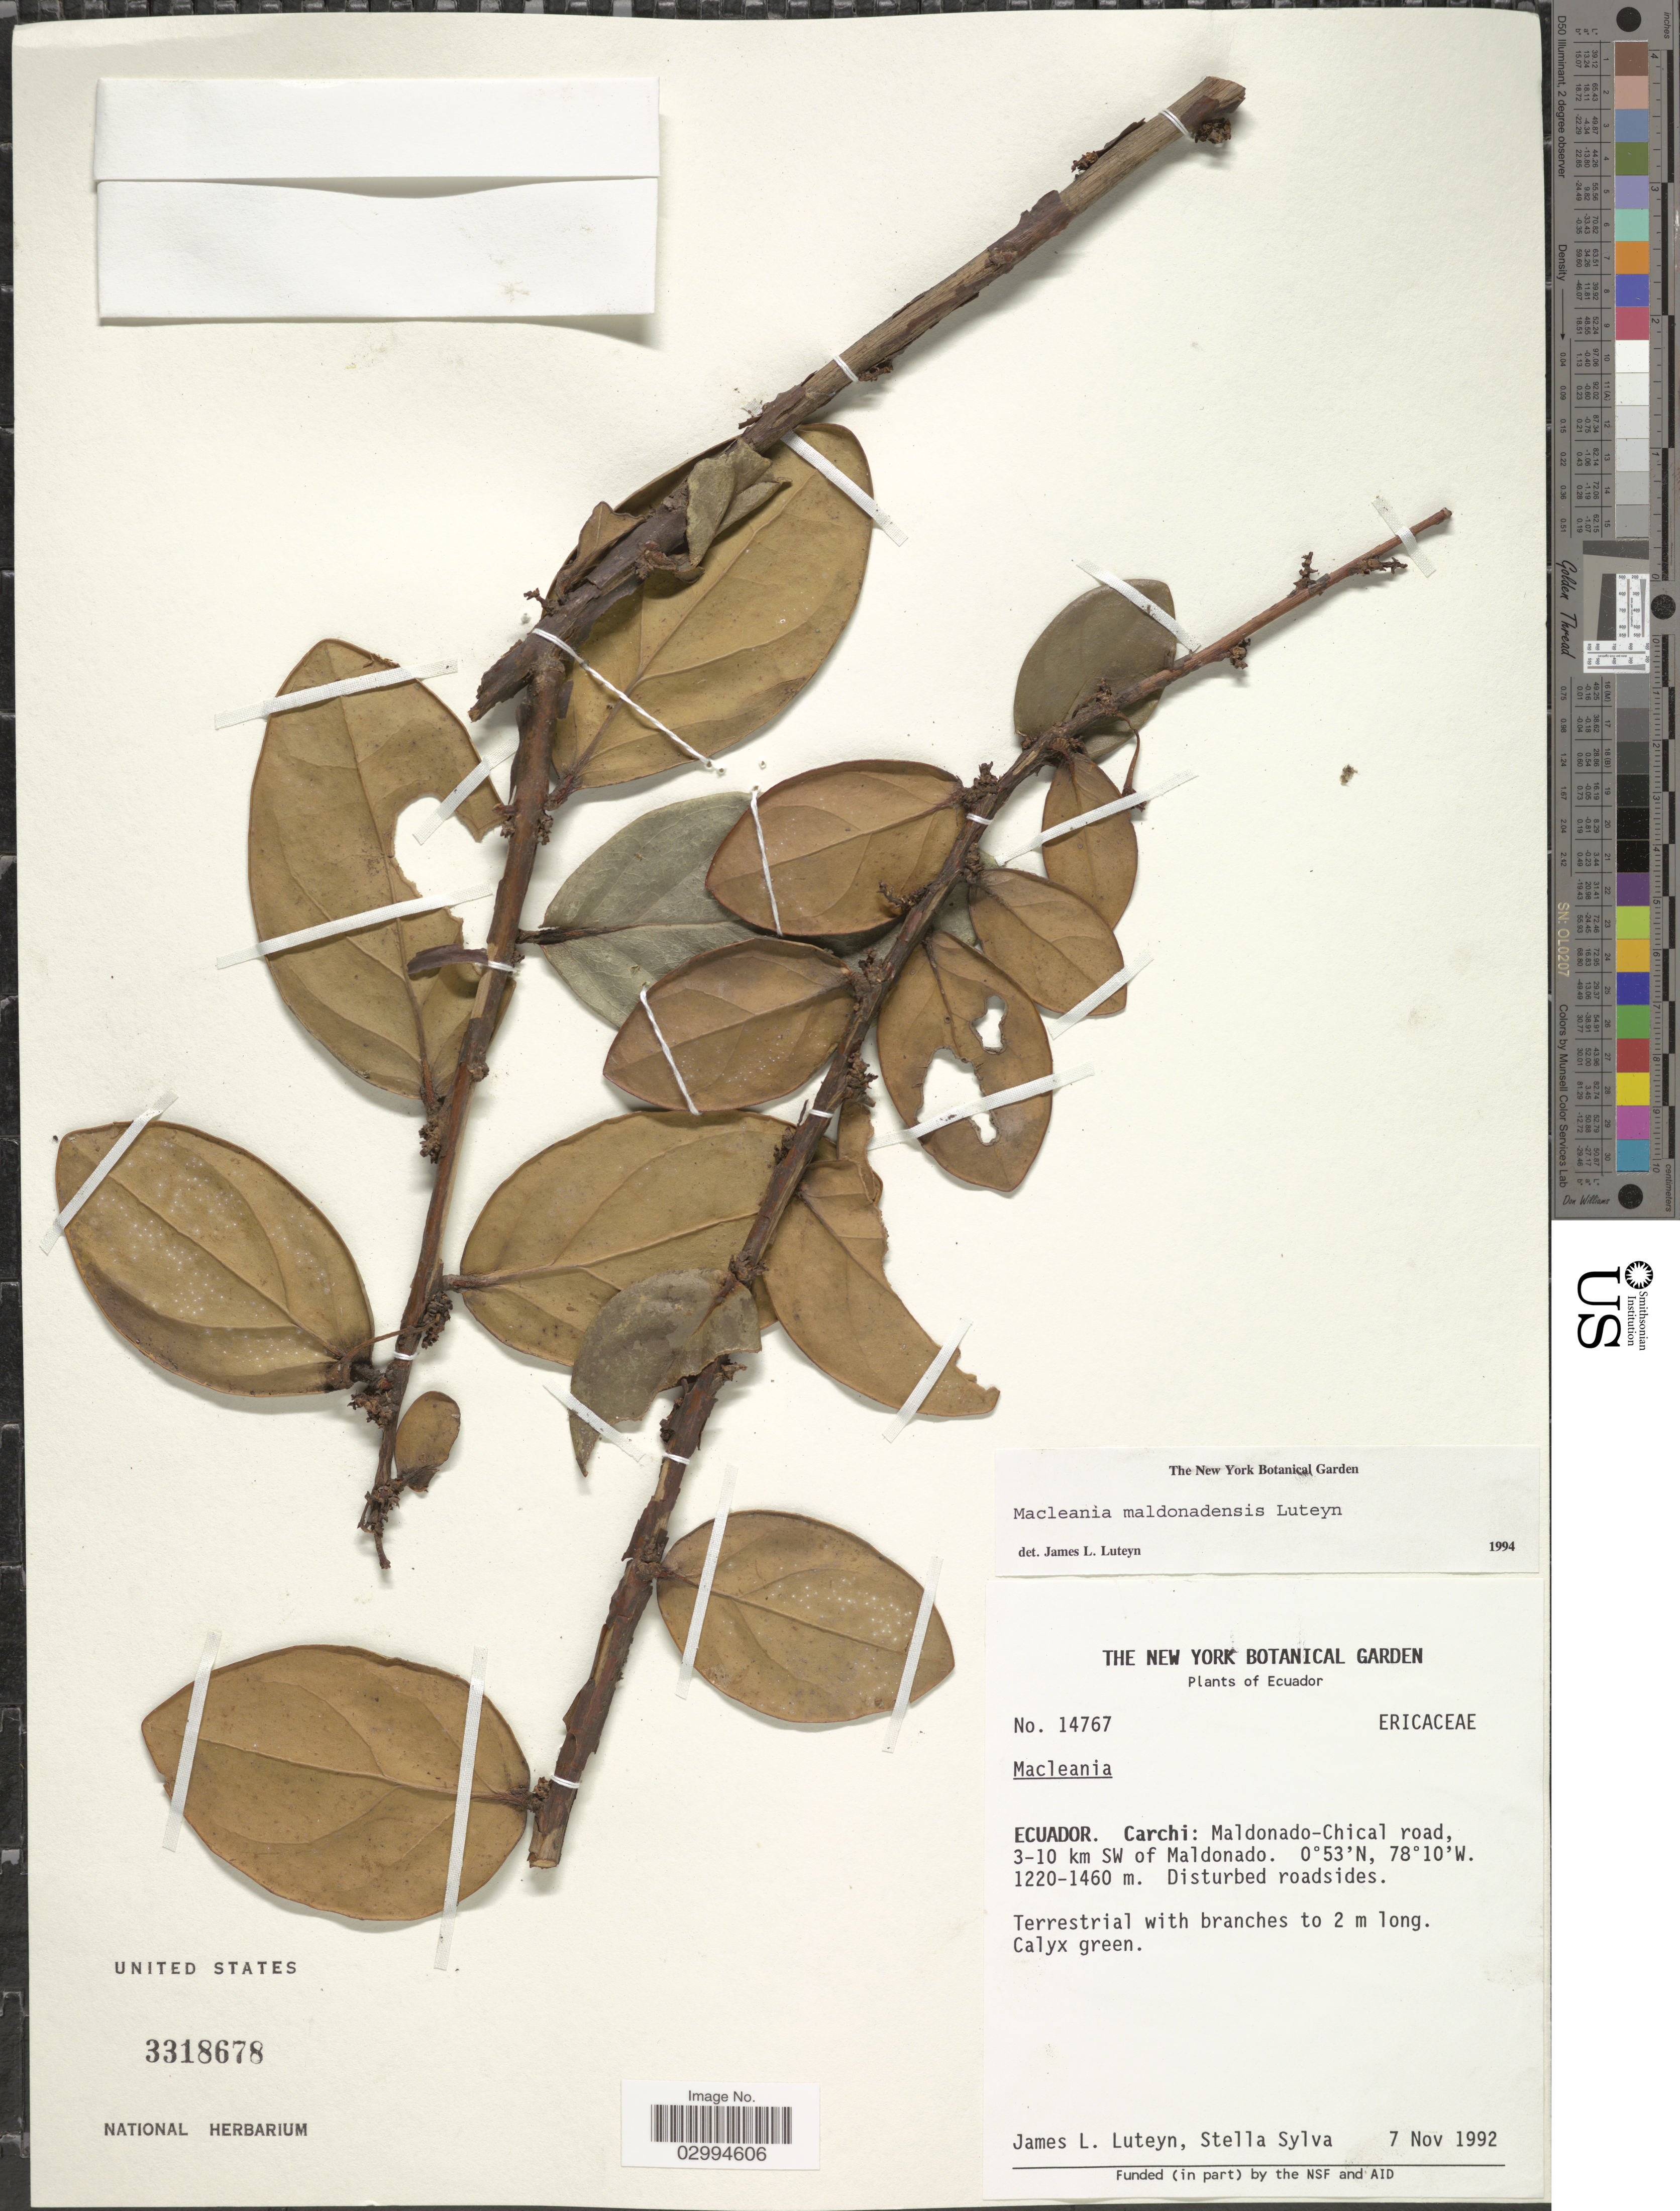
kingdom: Plantae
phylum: Tracheophyta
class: Magnoliopsida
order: Ericales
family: Ericaceae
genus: Macleania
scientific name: Macleania maldonadensis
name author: Luteyn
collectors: J. L. Luteyn & S. Sylva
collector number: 14767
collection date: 1992-11-07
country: Ecuador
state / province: Carchi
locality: Maldonado-Chical road, 3-10 km SW of Maldonado.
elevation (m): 1220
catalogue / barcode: US 3318678